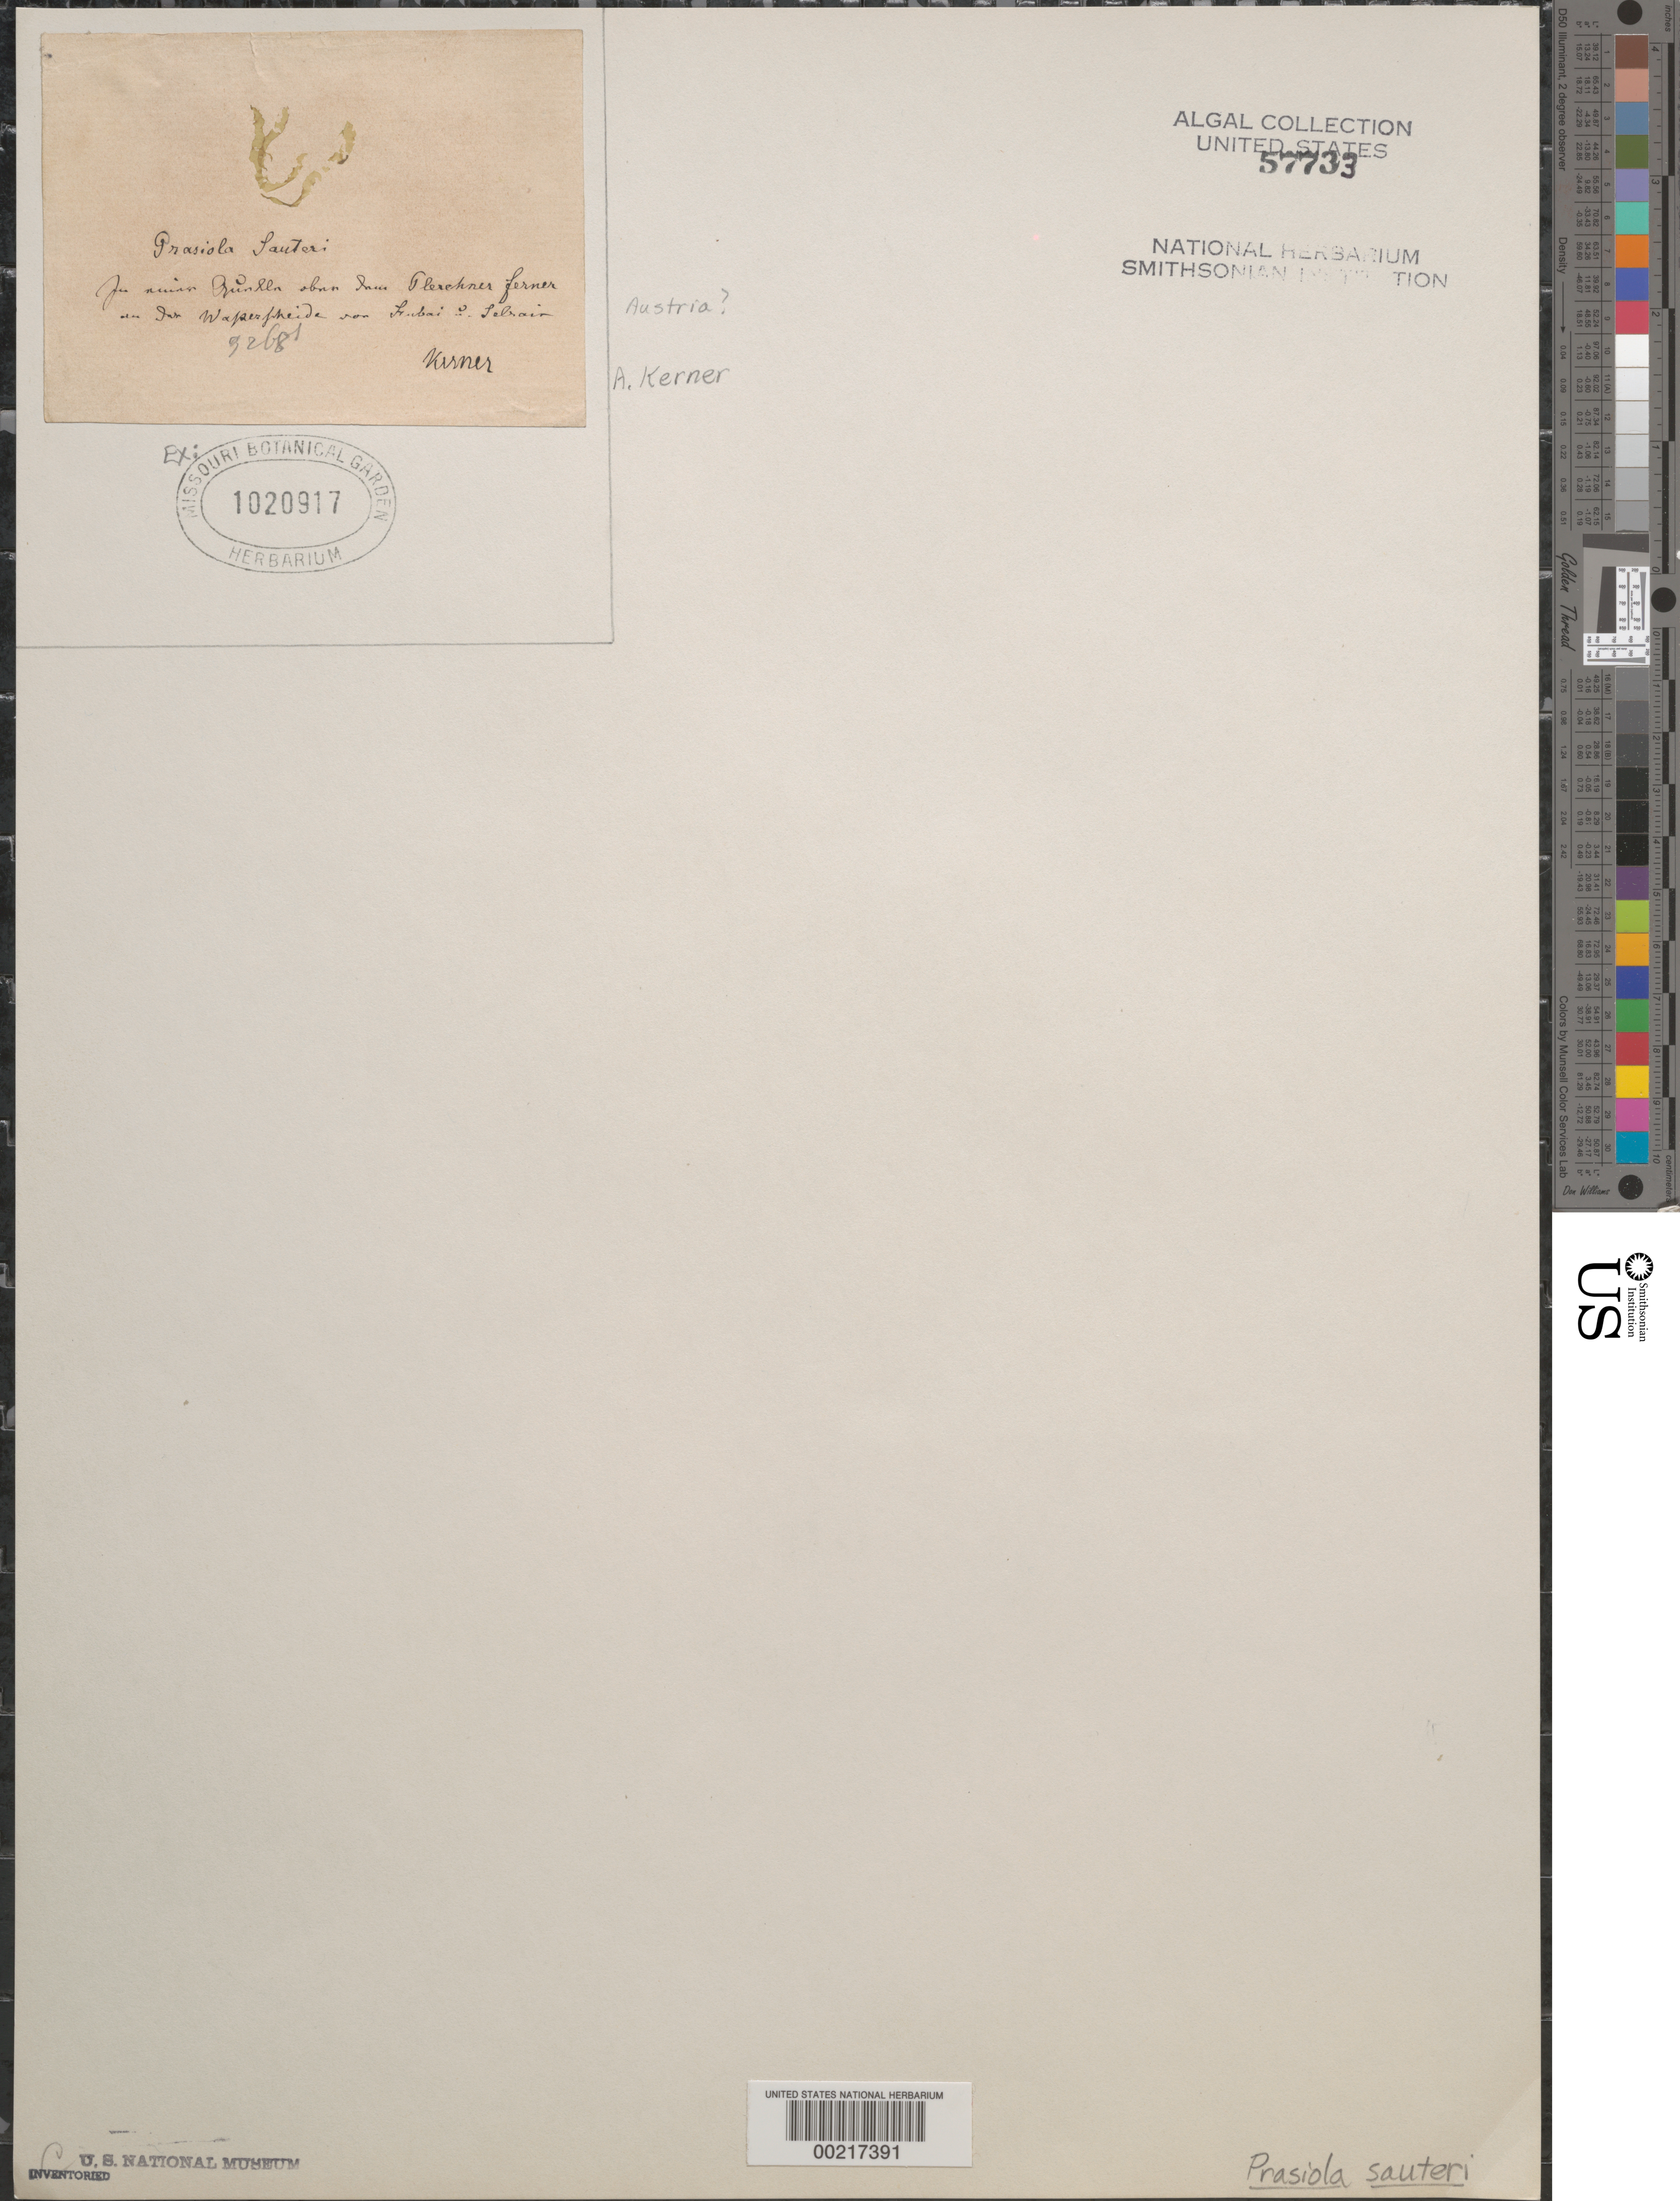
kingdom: Plantae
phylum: Chlorophyta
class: Trebouxiophyceae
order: Prasiolales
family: Prasiolaceae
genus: Prasiola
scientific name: Prasiola fluviatilis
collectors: A. Kerner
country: Austria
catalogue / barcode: US 57733